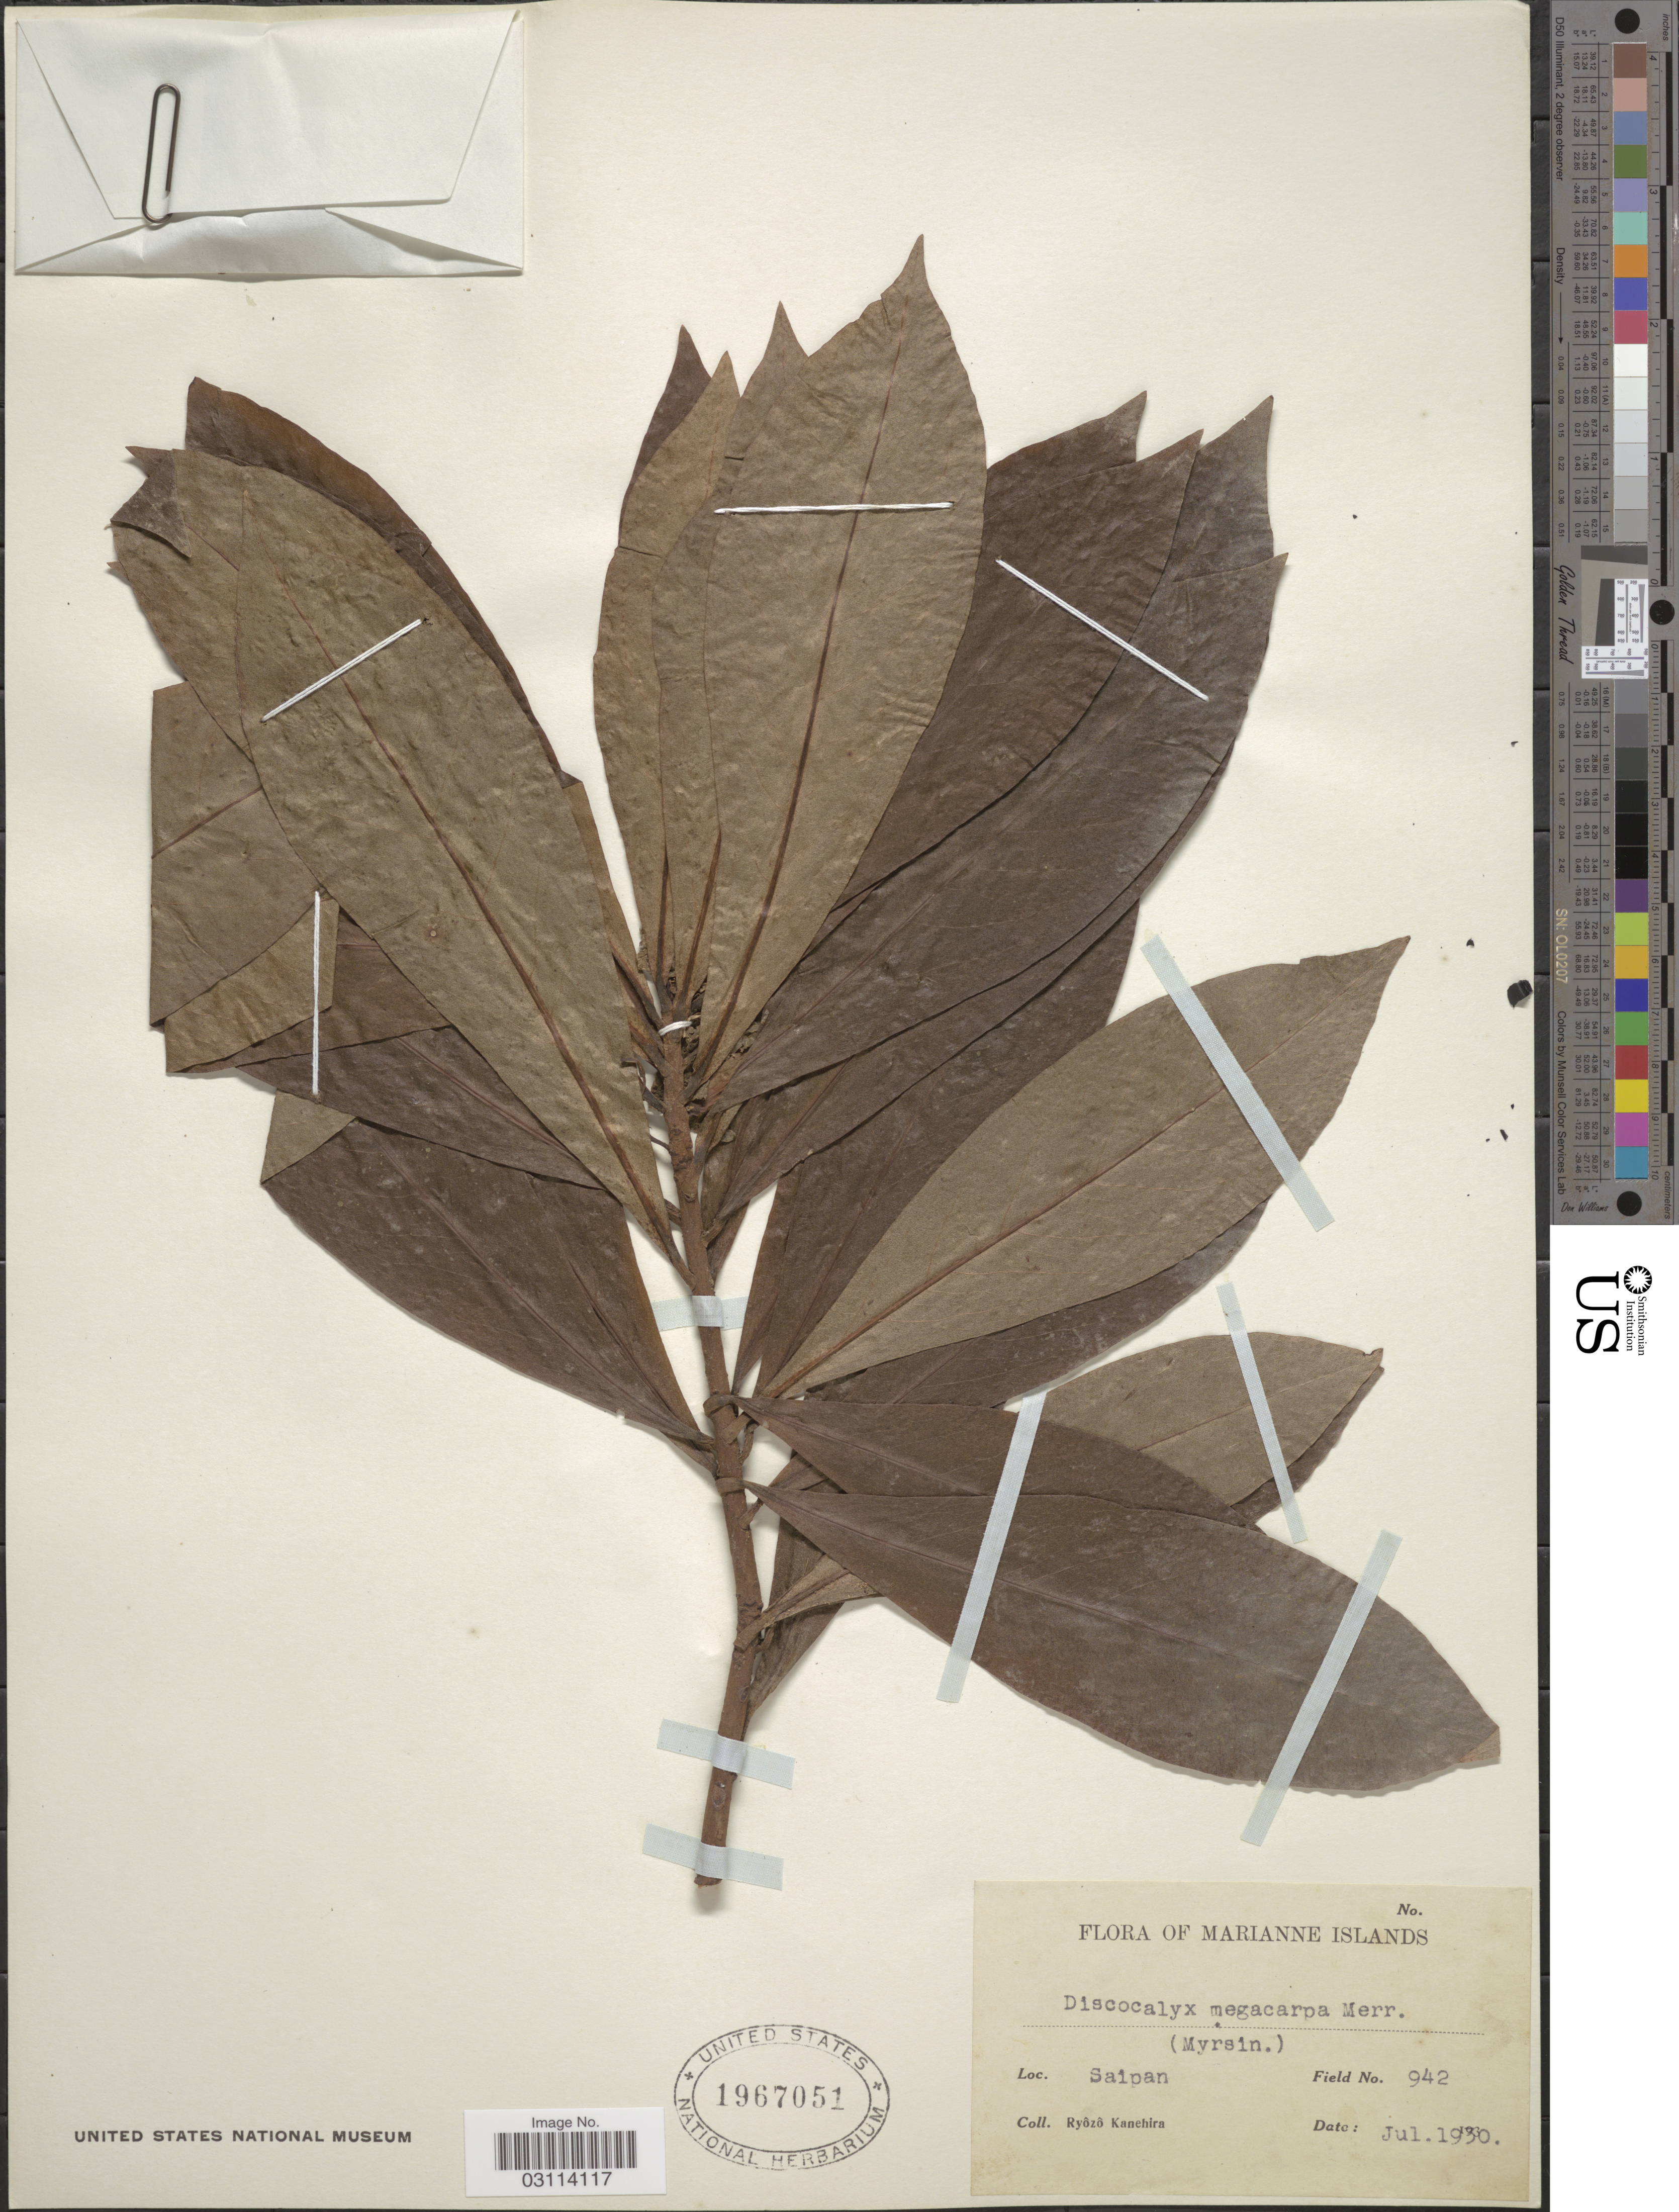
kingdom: Plantae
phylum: Tracheophyta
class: Magnoliopsida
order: Ericales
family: Primulaceae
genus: Discocalyx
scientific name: Discocalyx megacarpa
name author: Merr.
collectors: R. Kanehira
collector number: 942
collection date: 1930-07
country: Northern Mariana Islands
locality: Marianne Islands. Saipan.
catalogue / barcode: US 1967051